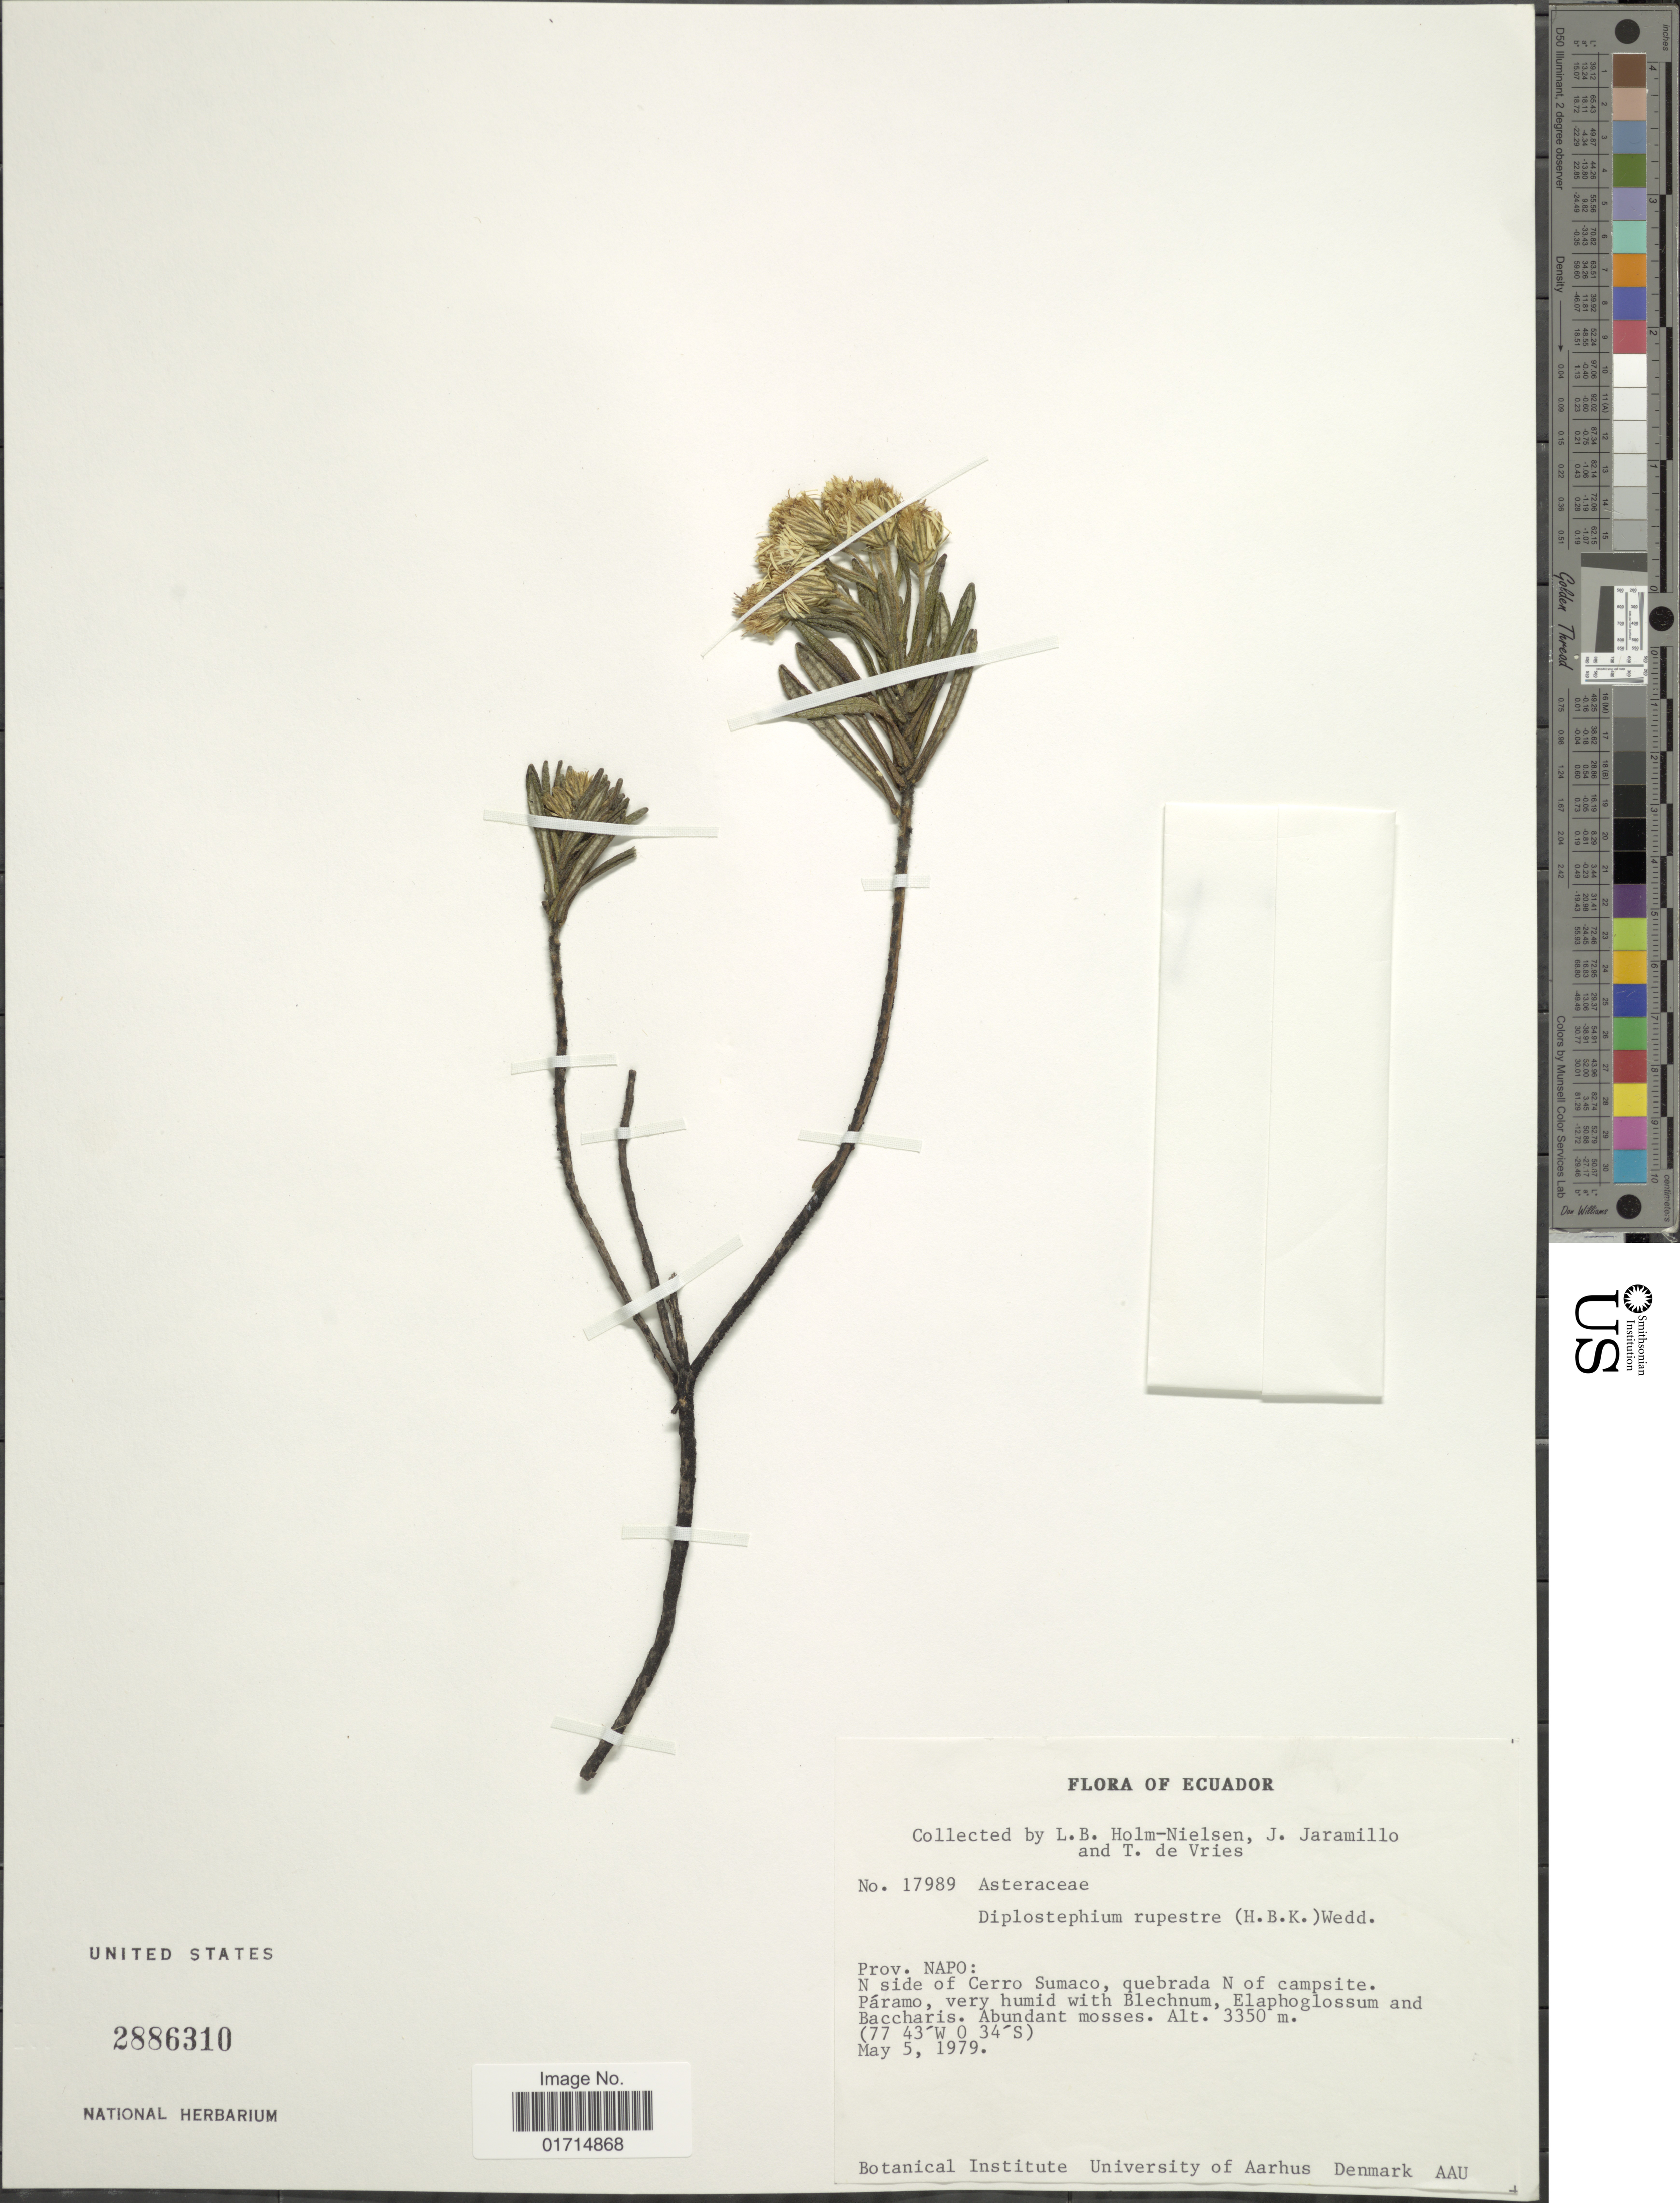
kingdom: Plantae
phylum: Tracheophyta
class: Magnoliopsida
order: Asterales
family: Asteraceae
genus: Diplostephium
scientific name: Diplostephium rupestre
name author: (Kunth) Wedd.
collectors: L. B. Holm-Nielsen, J. Jaramillo & T. de Vries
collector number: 17989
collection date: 1979-05-05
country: Ecuador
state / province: Napo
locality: N side of Cerro Sumaco, quebrada N of campsite.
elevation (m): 3350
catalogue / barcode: US 2886310